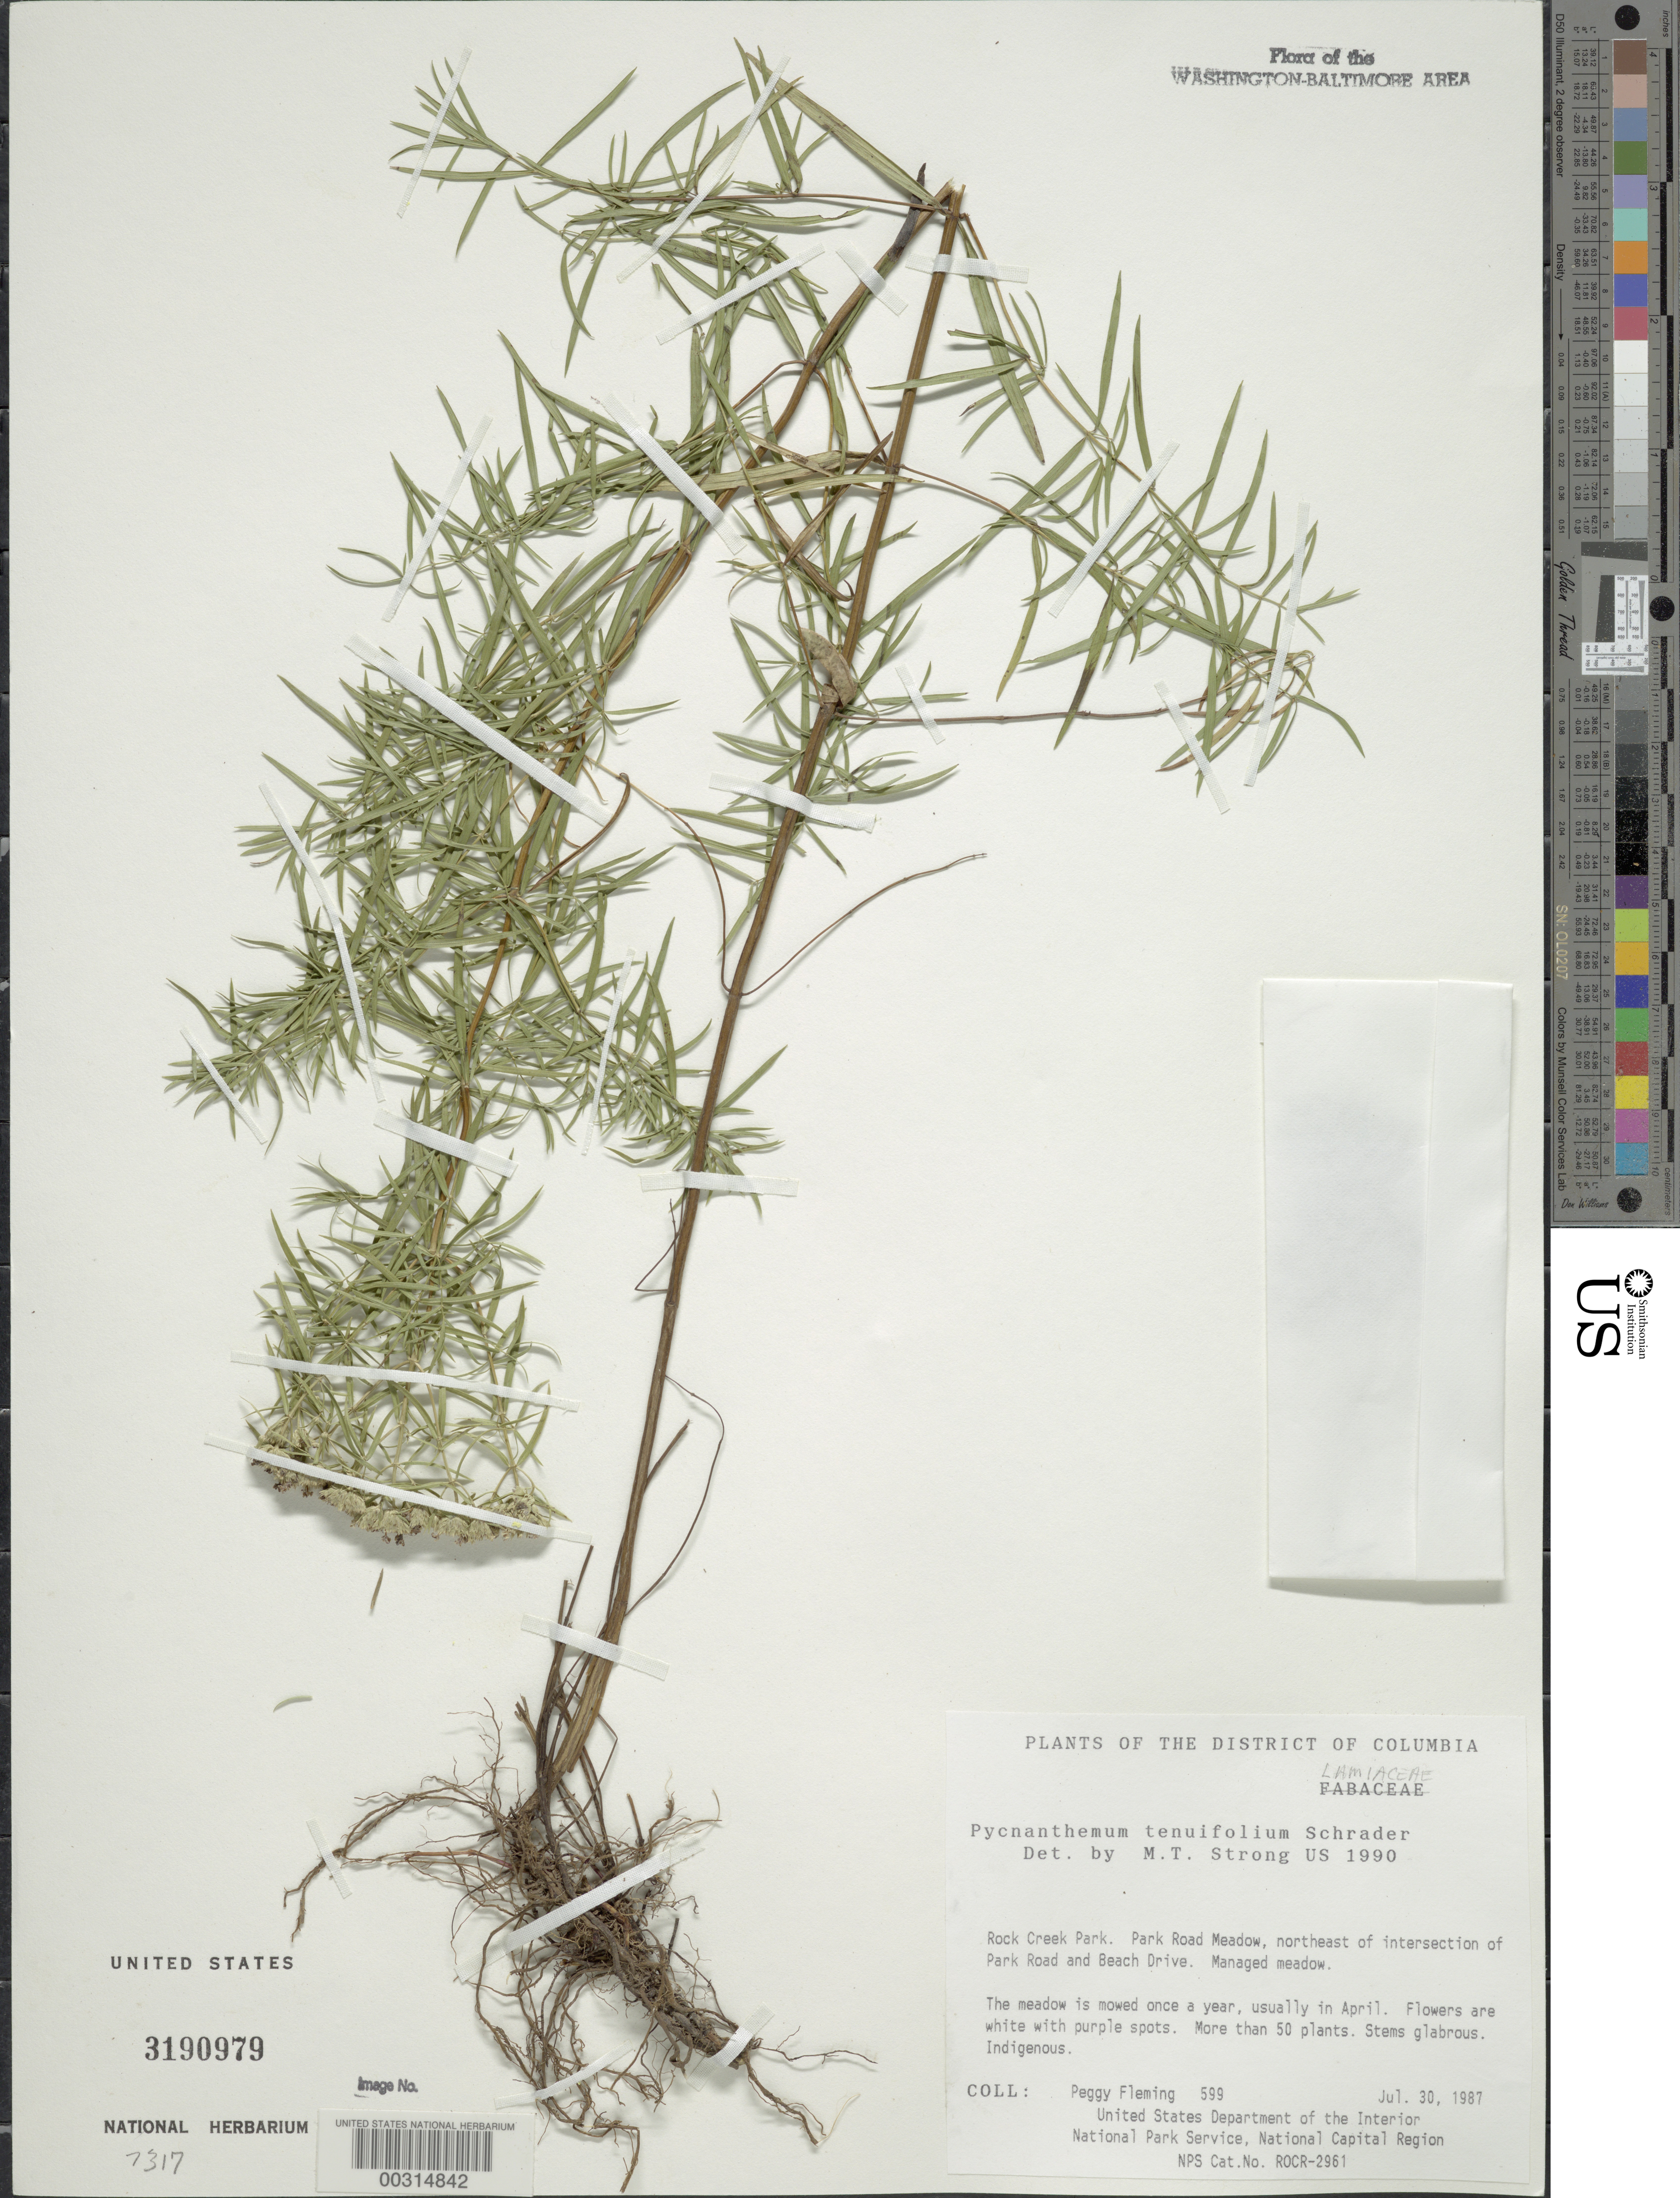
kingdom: Plantae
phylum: Tracheophyta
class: Magnoliopsida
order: Lamiales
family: Lamiaceae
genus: Pycnanthemum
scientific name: Pycnanthemum tenuifolium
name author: Schrad.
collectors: P. Fleming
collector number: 599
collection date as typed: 30 Jul 1987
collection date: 1987-07-30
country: United States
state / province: District of Columbia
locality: Rock Creek Park, Park Rd Meadow, NE of intersection of Park Road and Beach Drive Rock Creek Park and vicinity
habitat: Managed meadow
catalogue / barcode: US 3190979